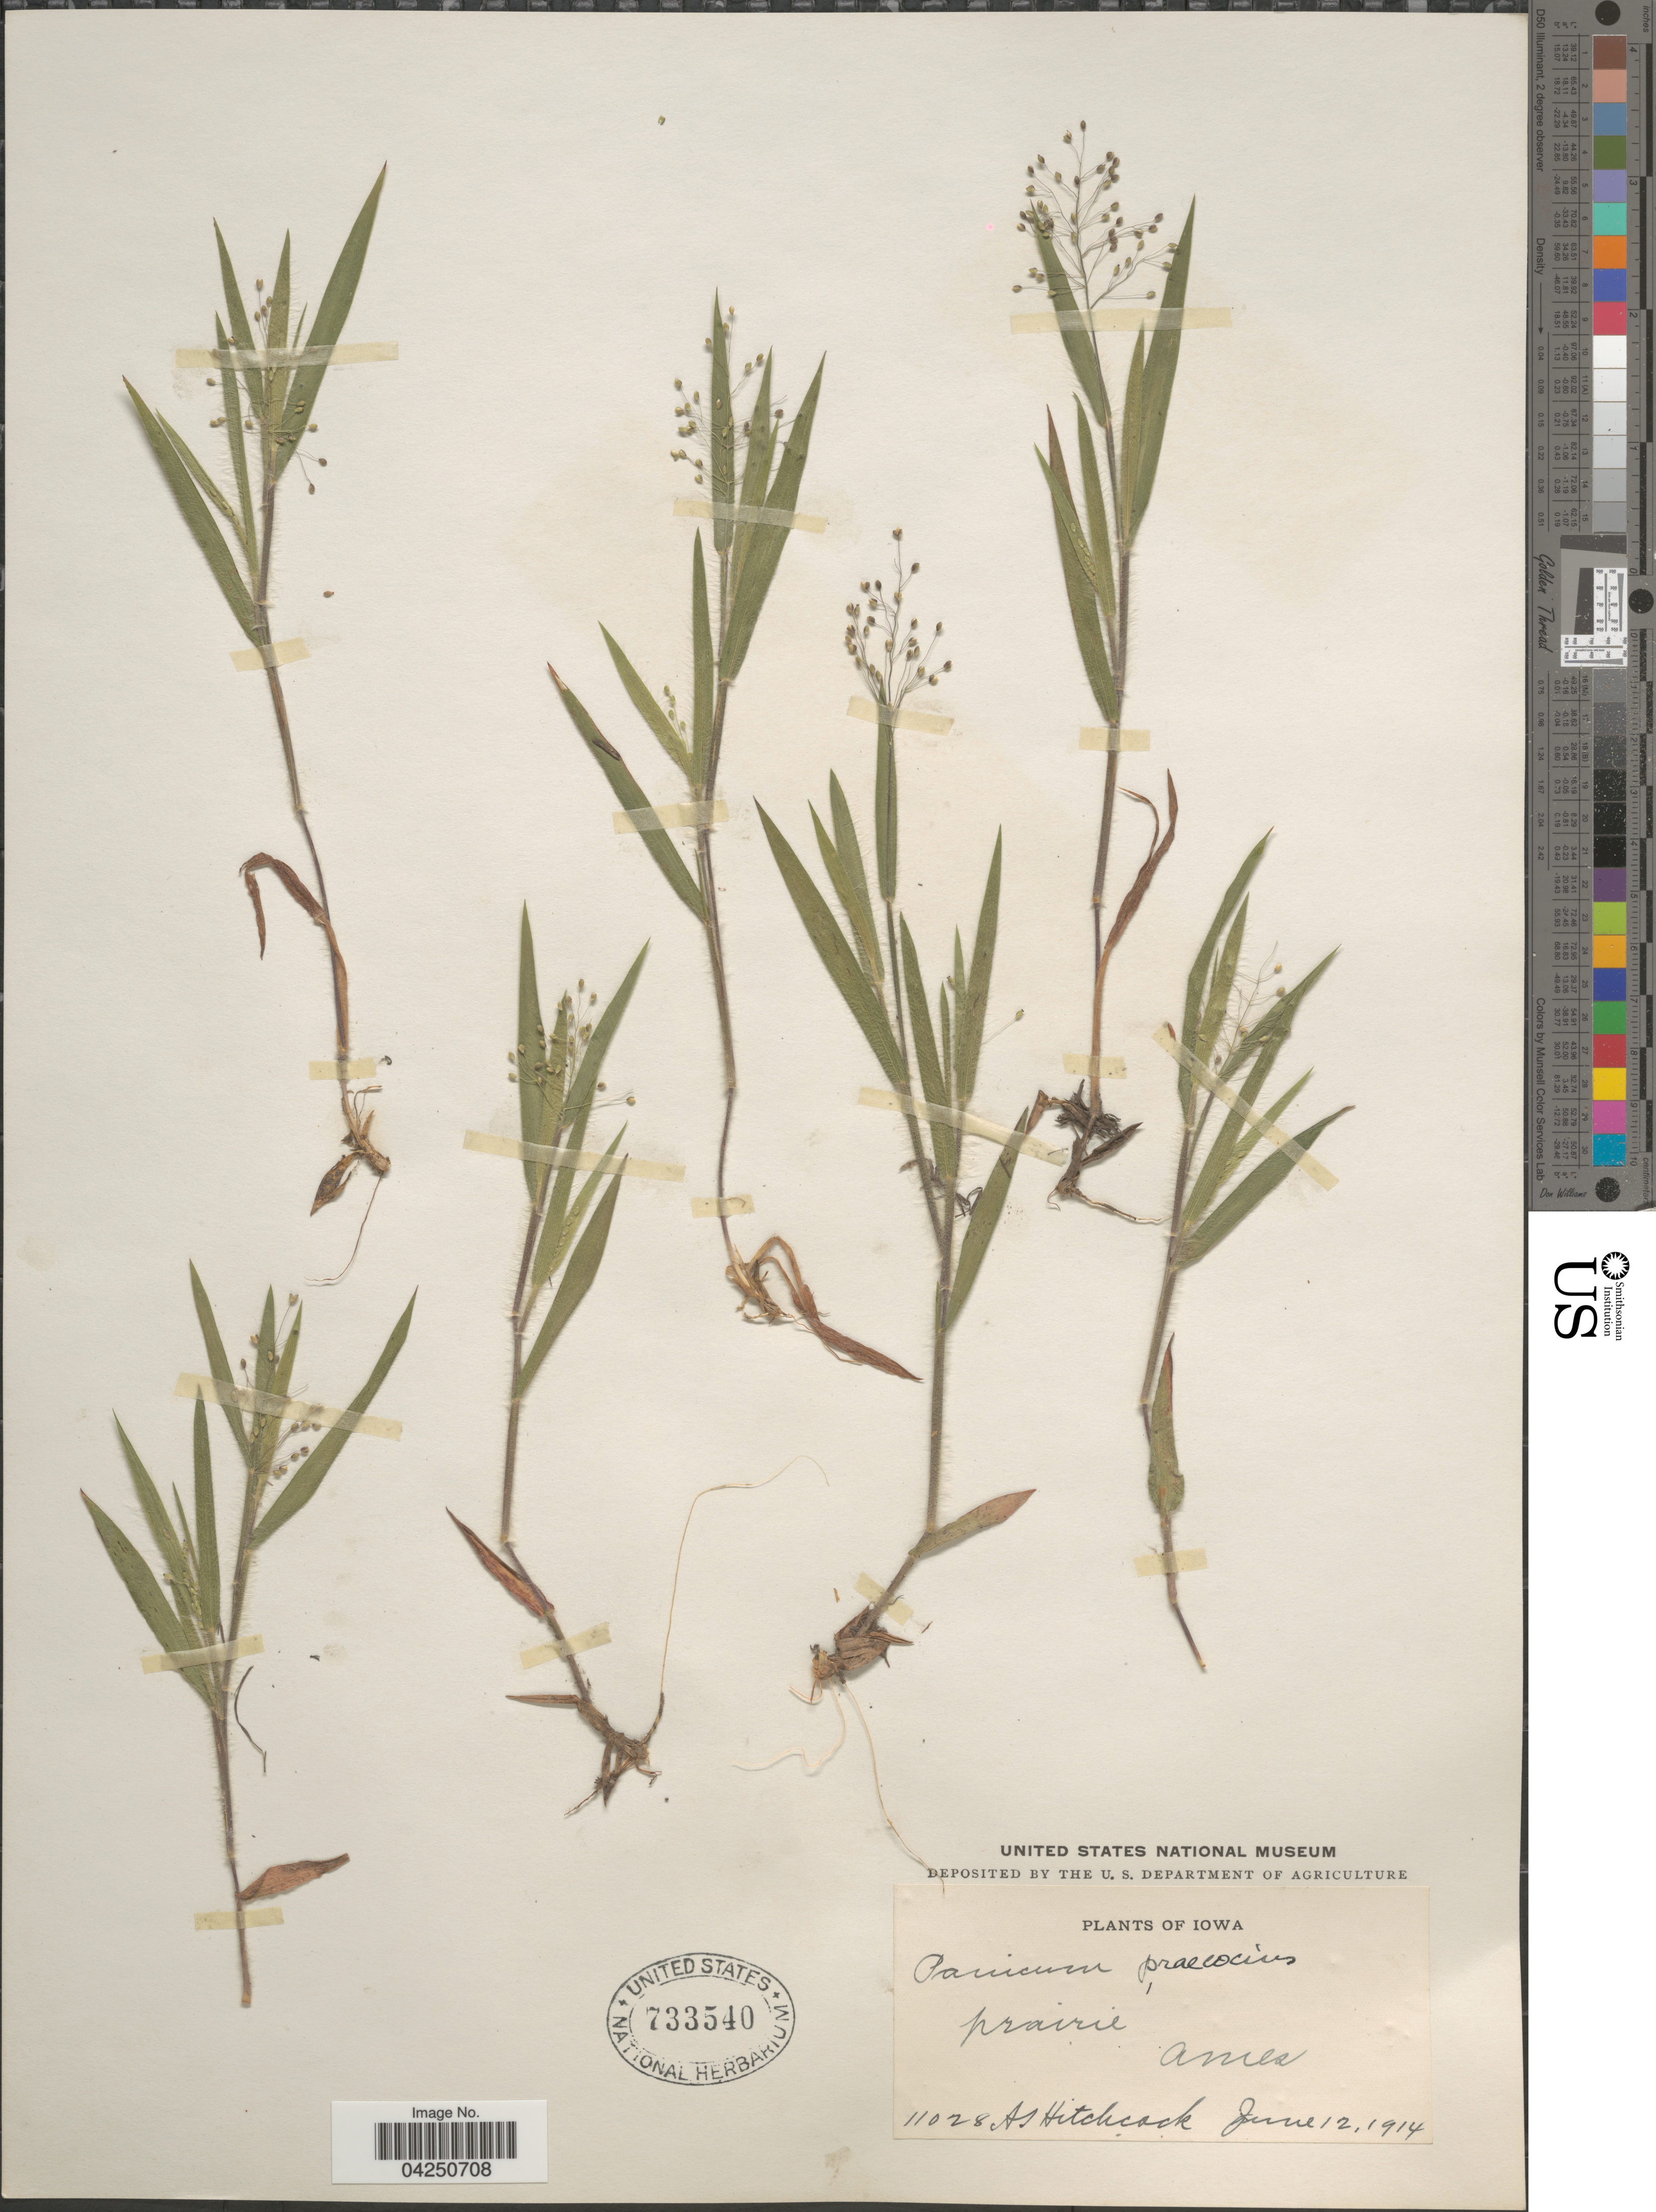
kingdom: Plantae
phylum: Tracheophyta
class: Liliopsida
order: Poales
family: Poaceae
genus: Dichanthelium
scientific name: Dichanthelium acuminatum var. acuminatum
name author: (Sw.) Gould & C.A. Clark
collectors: A. S. Hitchcock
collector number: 11028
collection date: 1914-06-12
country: United States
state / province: Iowa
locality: Prairie. Ames.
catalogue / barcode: US 733540